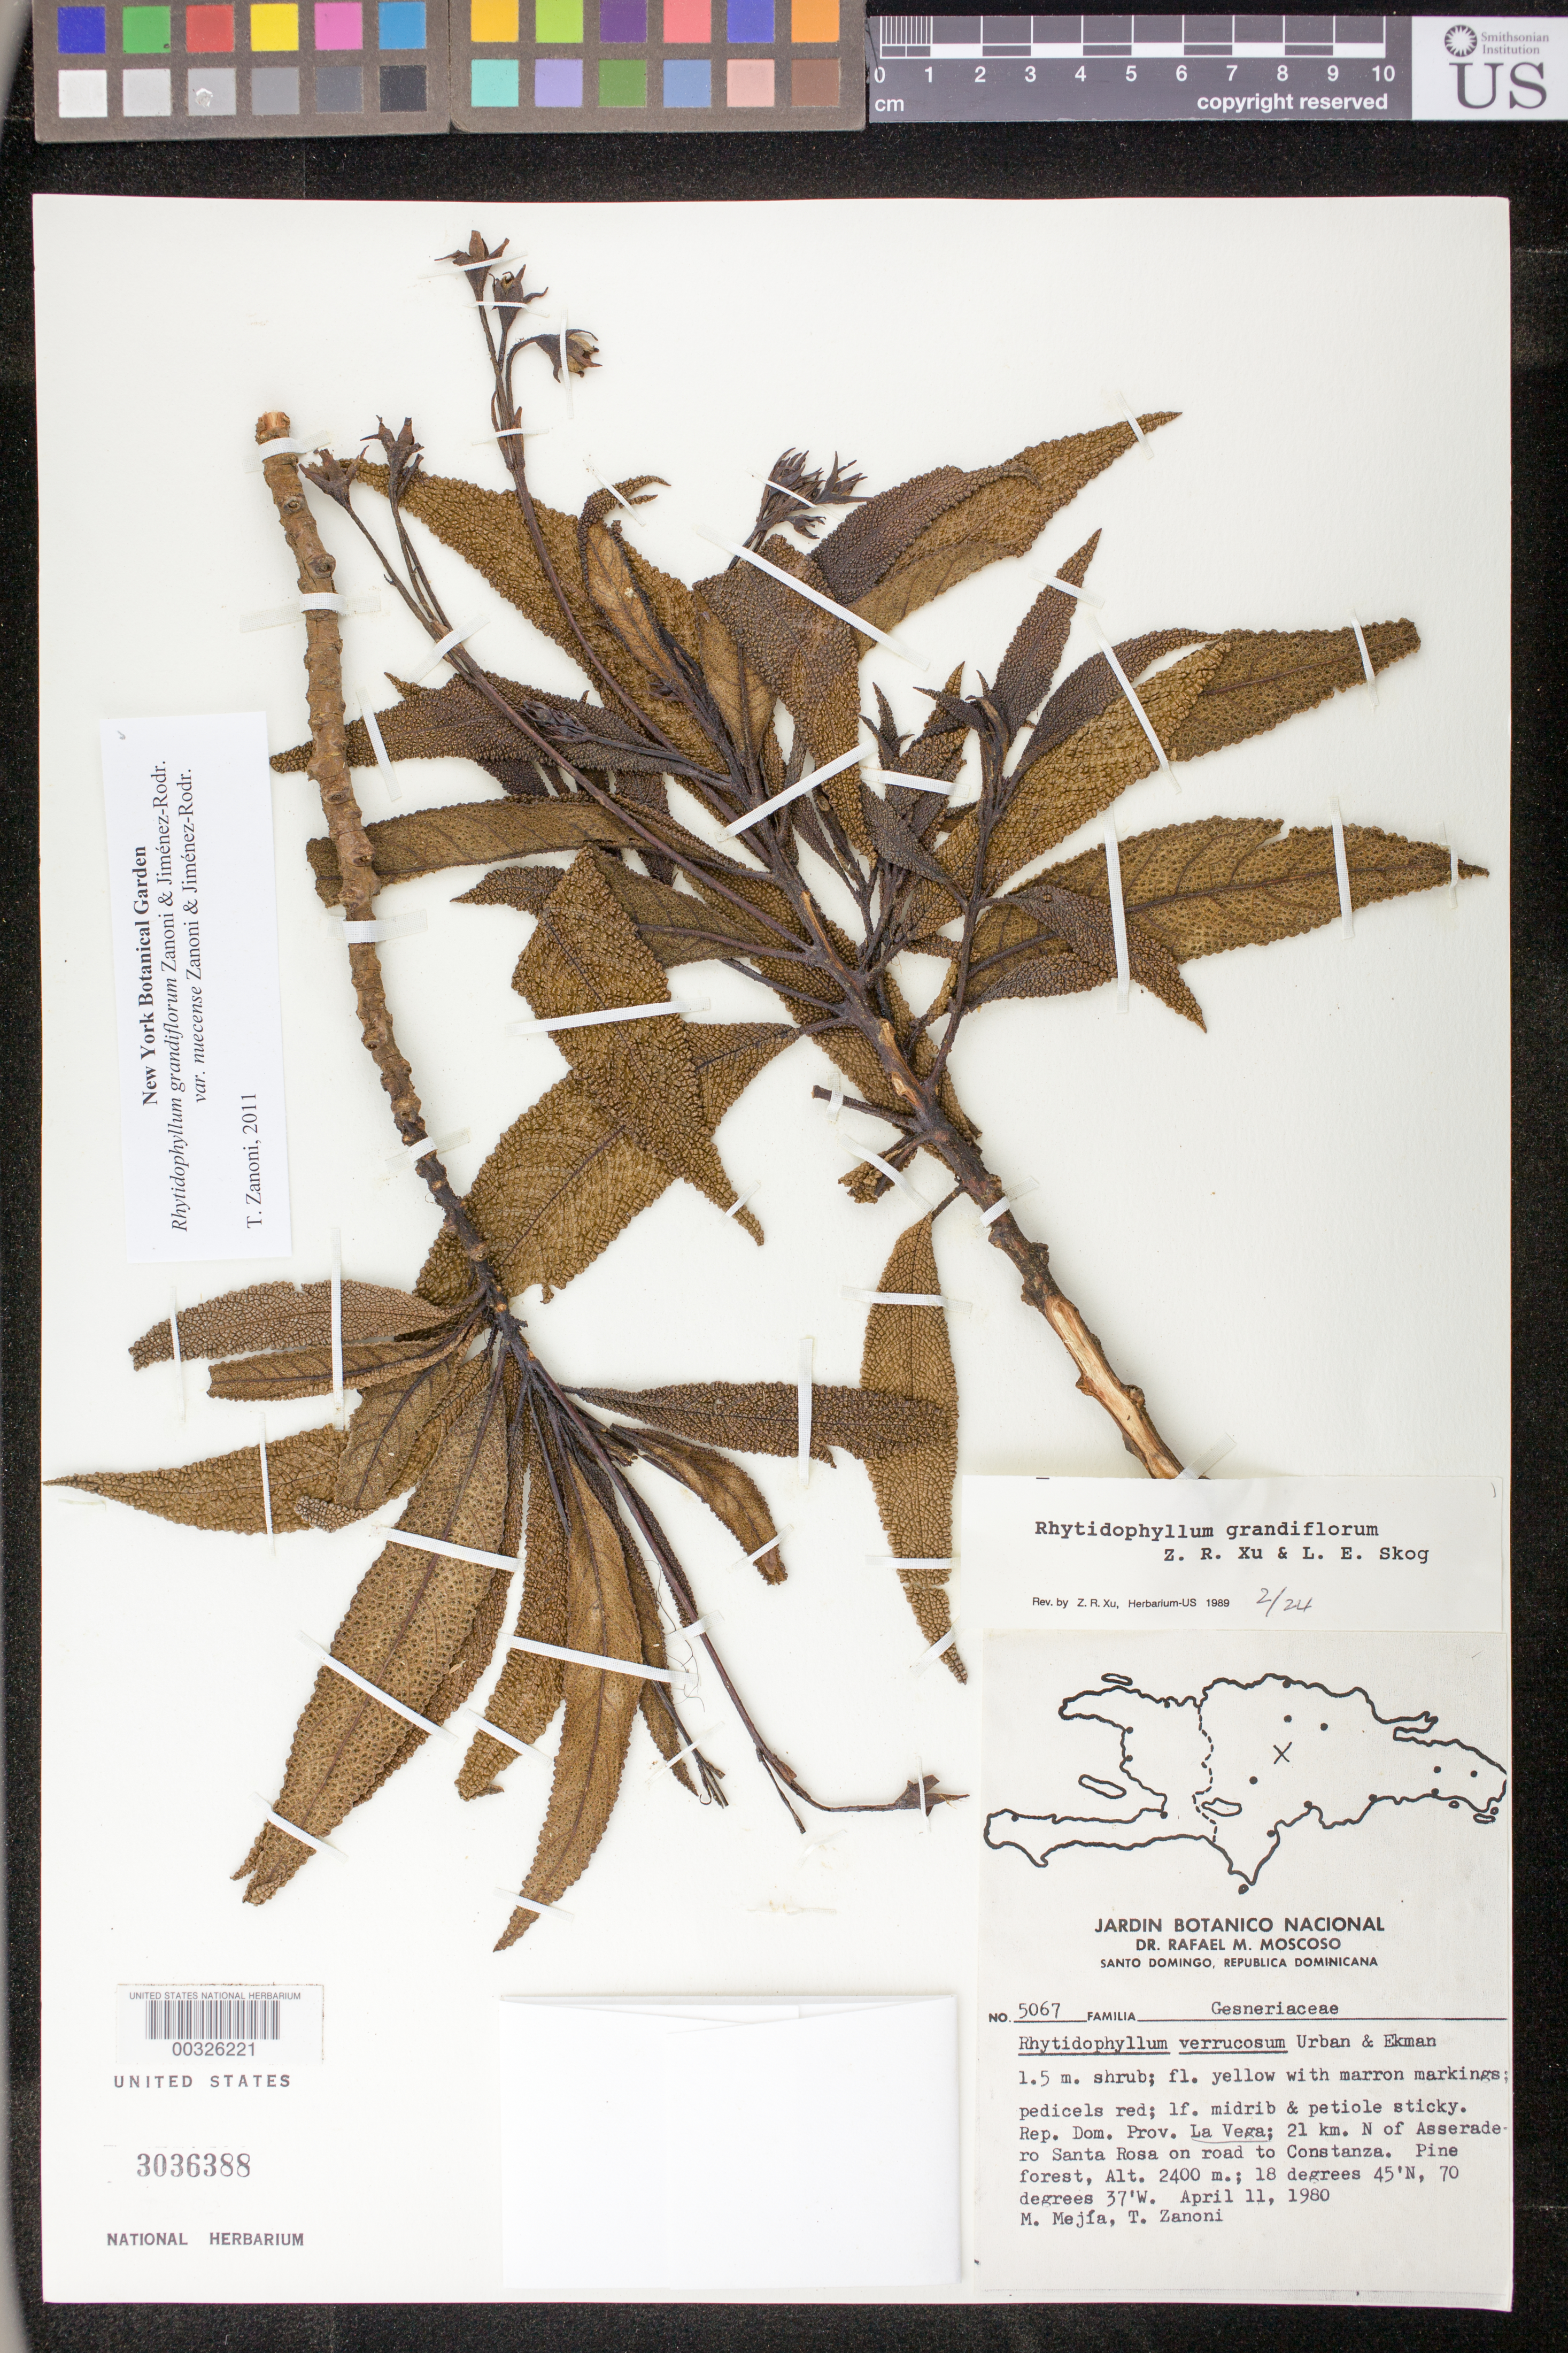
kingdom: Plantae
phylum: Tracheophyta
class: Magnoliopsida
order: Lamiales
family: Gesneriaceae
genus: Rhytidophyllum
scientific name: Rhytidophyllum grandiflorum var. nuecense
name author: Zanoni & Jiménez Rodr.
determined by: Zanoni, T. A., (NY), New York Botanical Garden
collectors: M. Mejia & T. A. Zanoni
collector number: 5067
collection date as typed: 11 Apr 1980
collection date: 1980-04-11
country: Dominican Republic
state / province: La Vega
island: Hispaniola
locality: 21 km N of Asseradero Santa Rosa on road to Constanza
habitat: Pine forest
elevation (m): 2400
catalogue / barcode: US 3036388